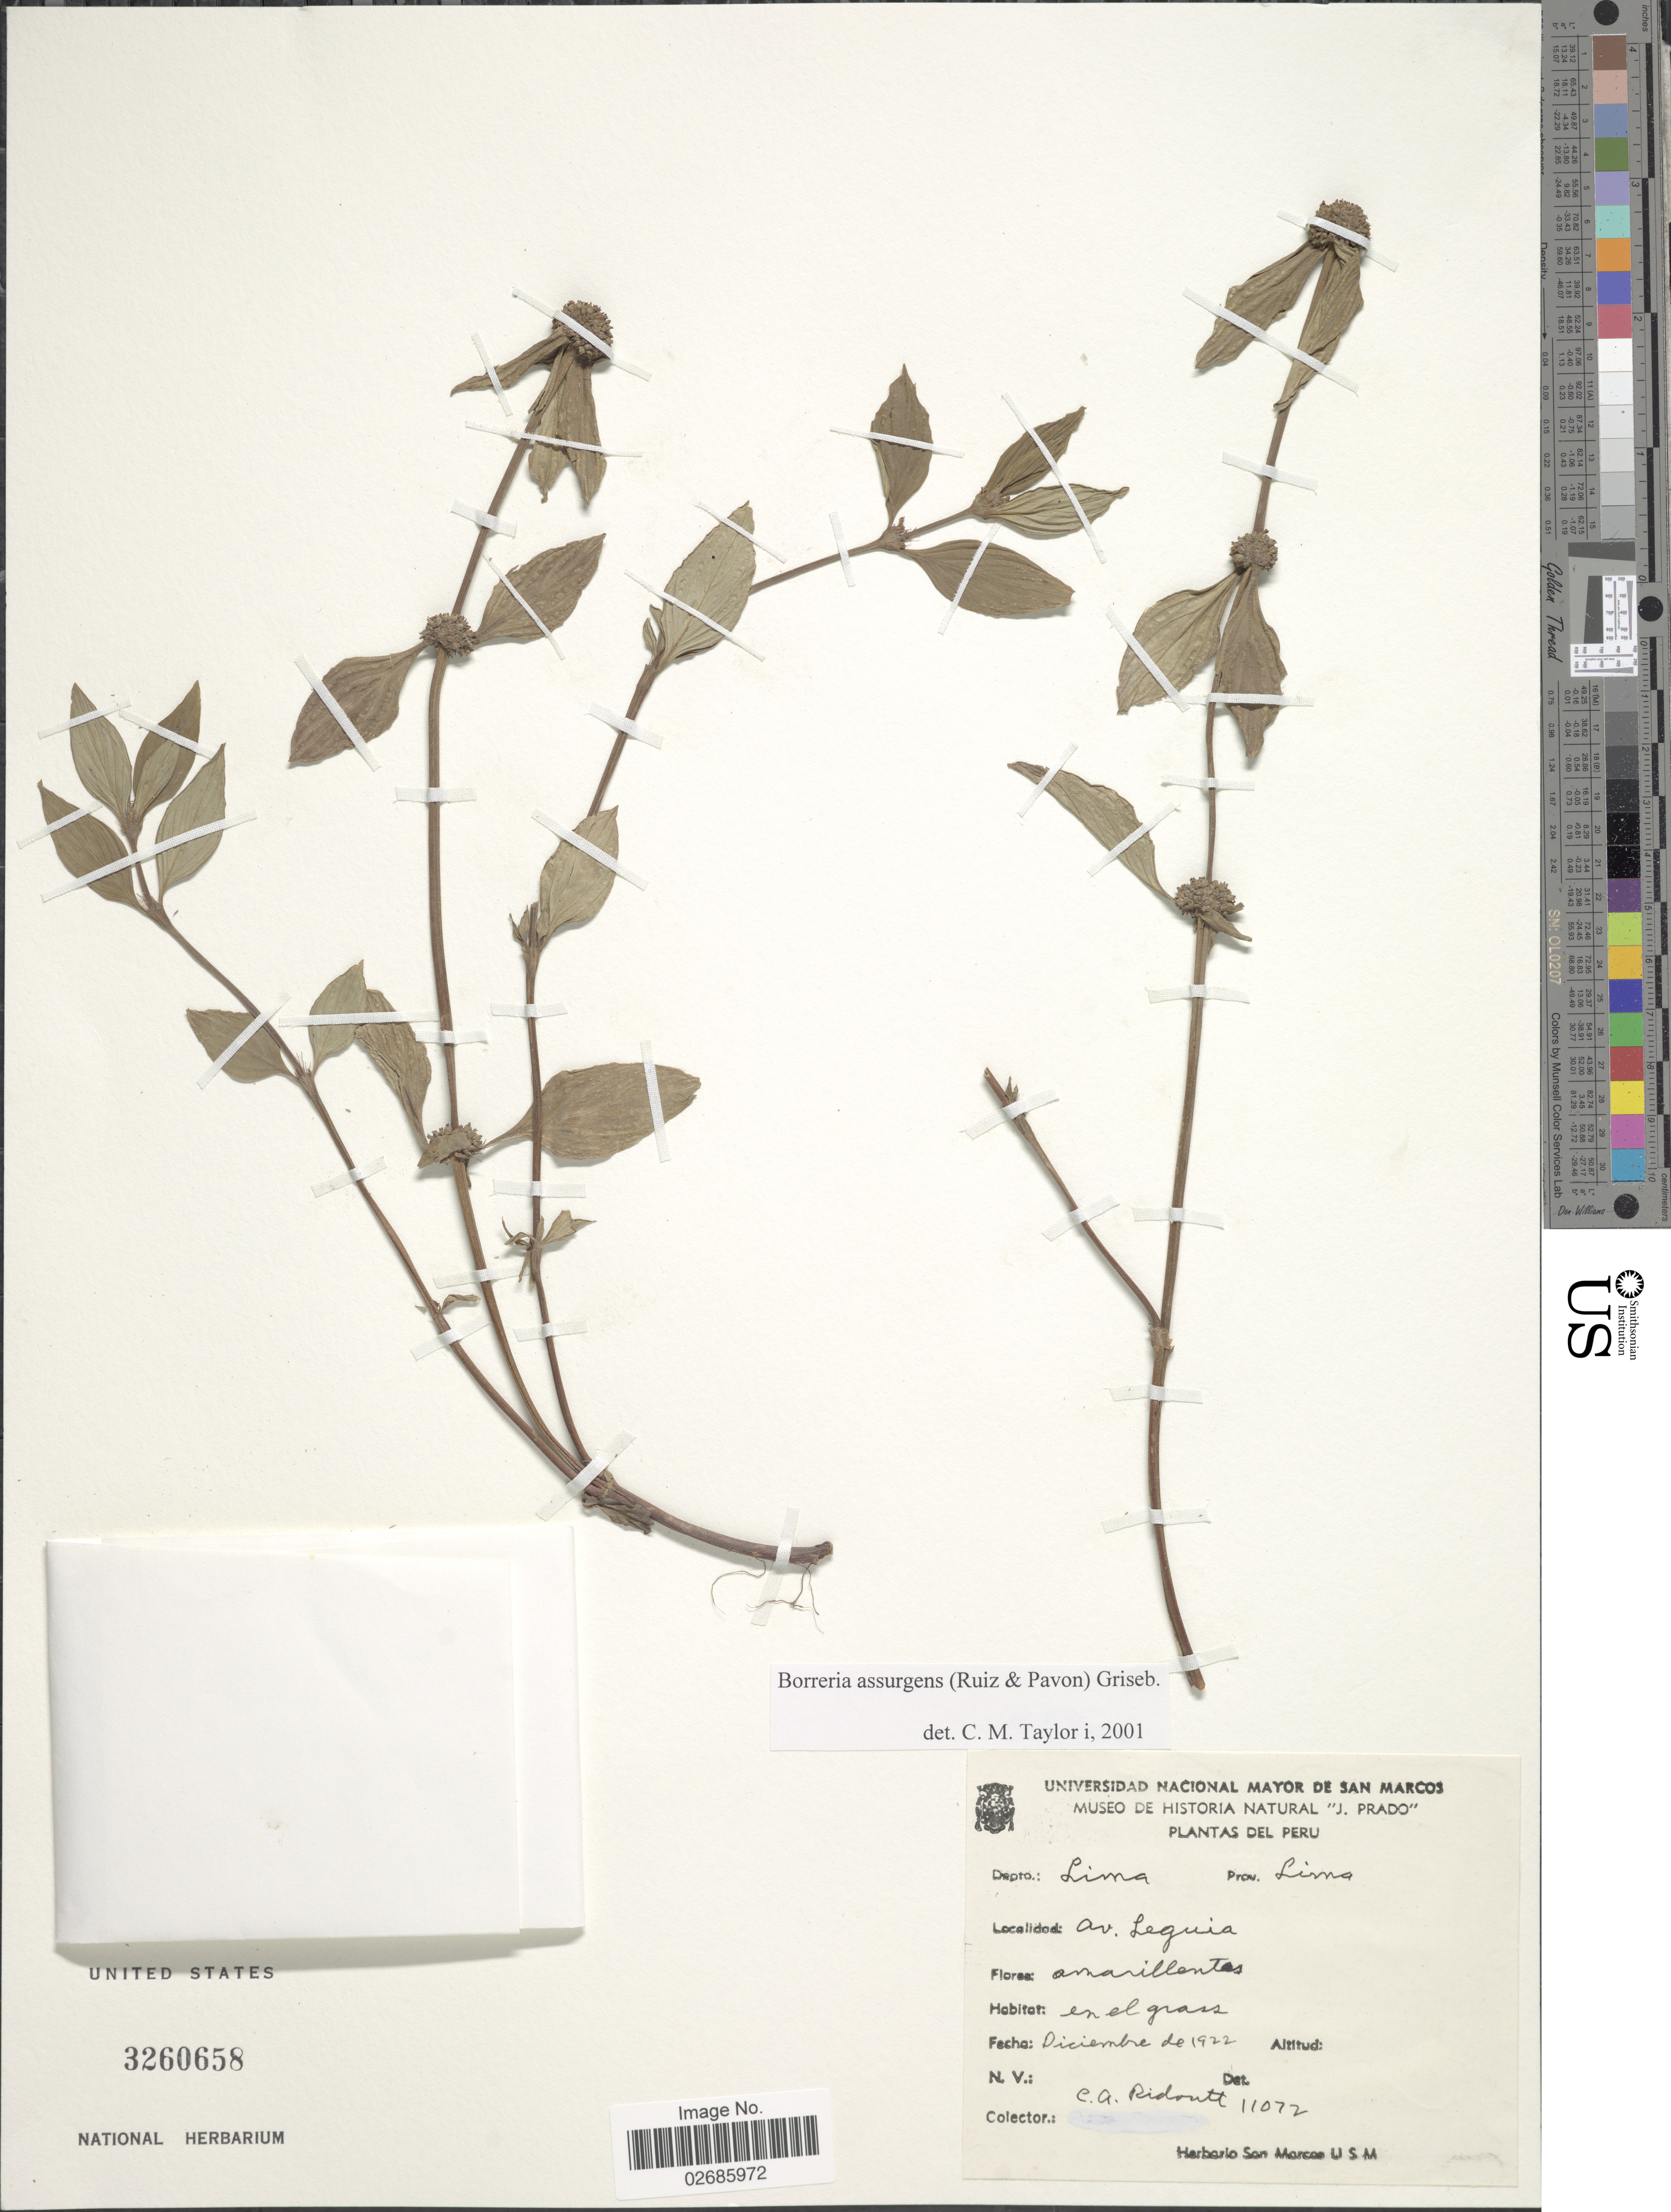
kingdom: Plantae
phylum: Tracheophyta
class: Magnoliopsida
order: Gentianales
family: Rubiaceae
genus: Borreria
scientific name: Borreria assurgens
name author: (Ruiz & Pav.) Griseb.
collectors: C. Ridoutt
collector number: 11072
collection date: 1922-12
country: Peru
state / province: Lima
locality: Depto. Lima, Av Leguia, en el grass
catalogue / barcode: US 3260658